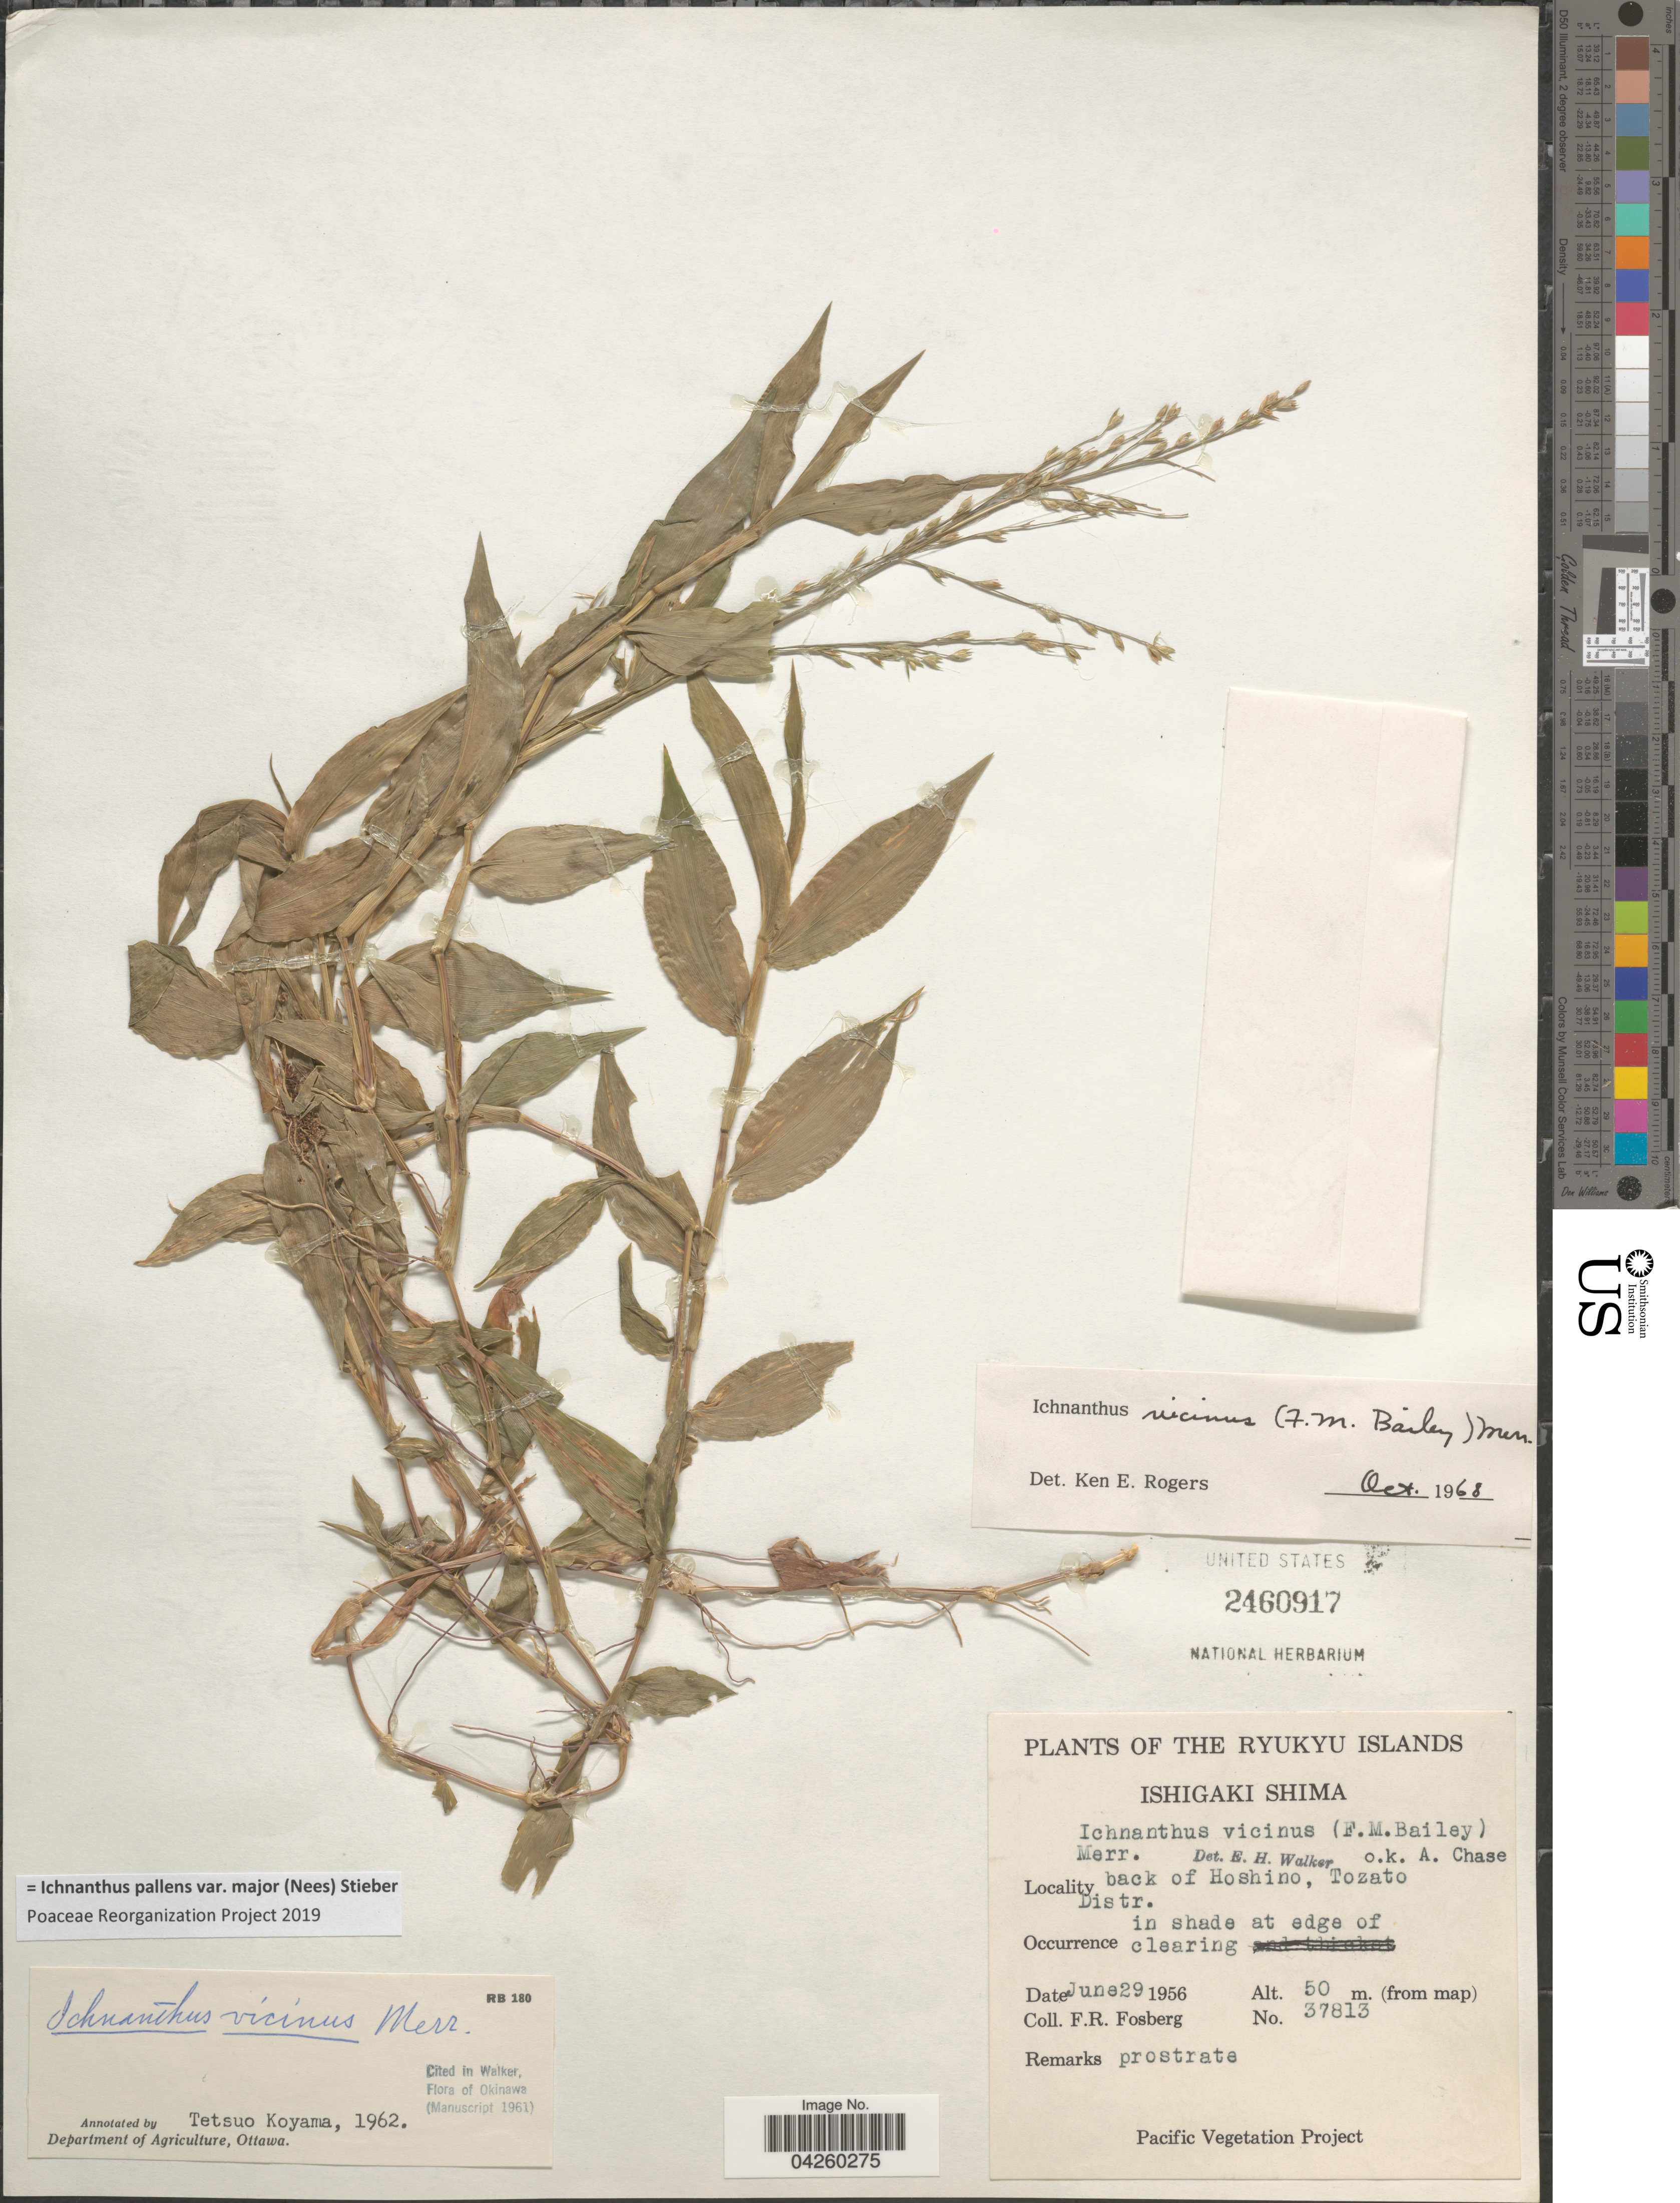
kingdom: Plantae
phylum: Tracheophyta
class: Liliopsida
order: Poales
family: Poaceae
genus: Ichnanthus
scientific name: Ichnanthus pallens var. major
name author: (Nees) Stieber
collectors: F. R. Fosberg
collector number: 37813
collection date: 1956-06-29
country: Japan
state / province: Okinawa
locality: Ryukyu Islands. Ishigaki Shima. Back of Hoshino, Tozato Distr.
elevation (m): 50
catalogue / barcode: US 2460917